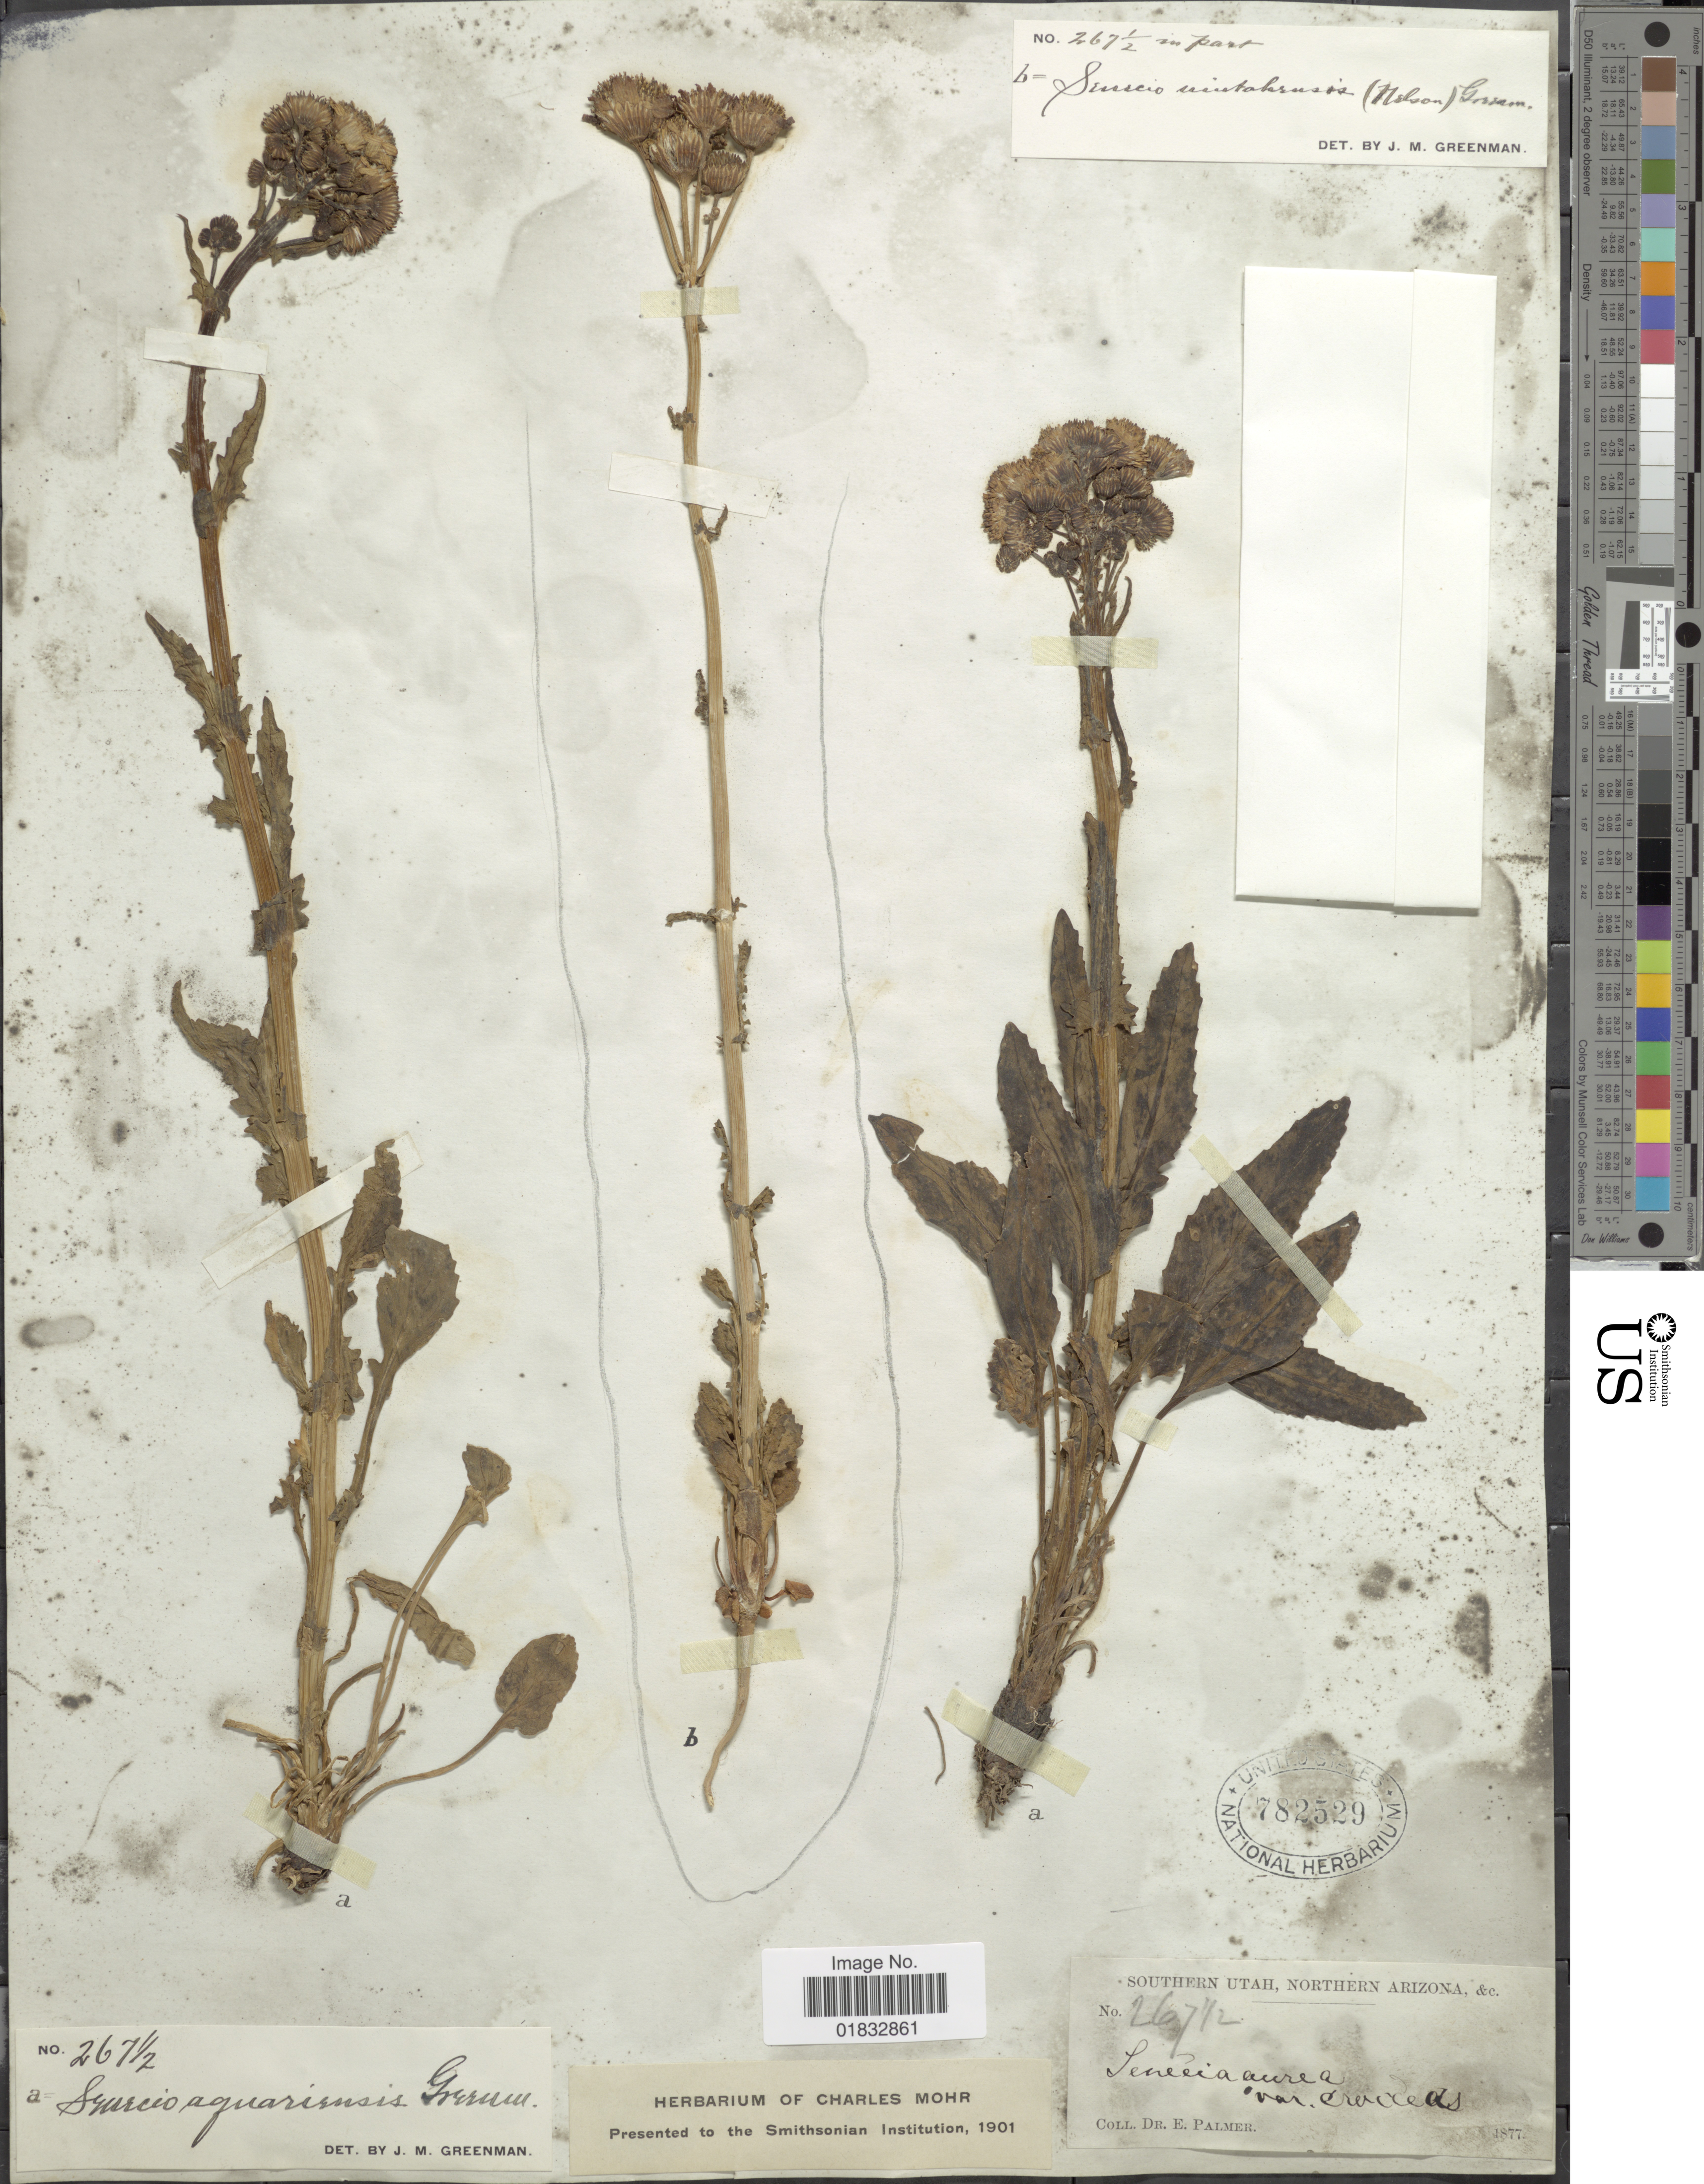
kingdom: Plantae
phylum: Tracheophyta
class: Magnoliopsida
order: Asterales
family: Asteraceae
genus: Senecio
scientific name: Senecio aquariensis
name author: Greenm.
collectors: E. Palmer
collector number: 267½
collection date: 1877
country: United States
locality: Southern Utah, Northern Arizona &c.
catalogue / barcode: US 782529